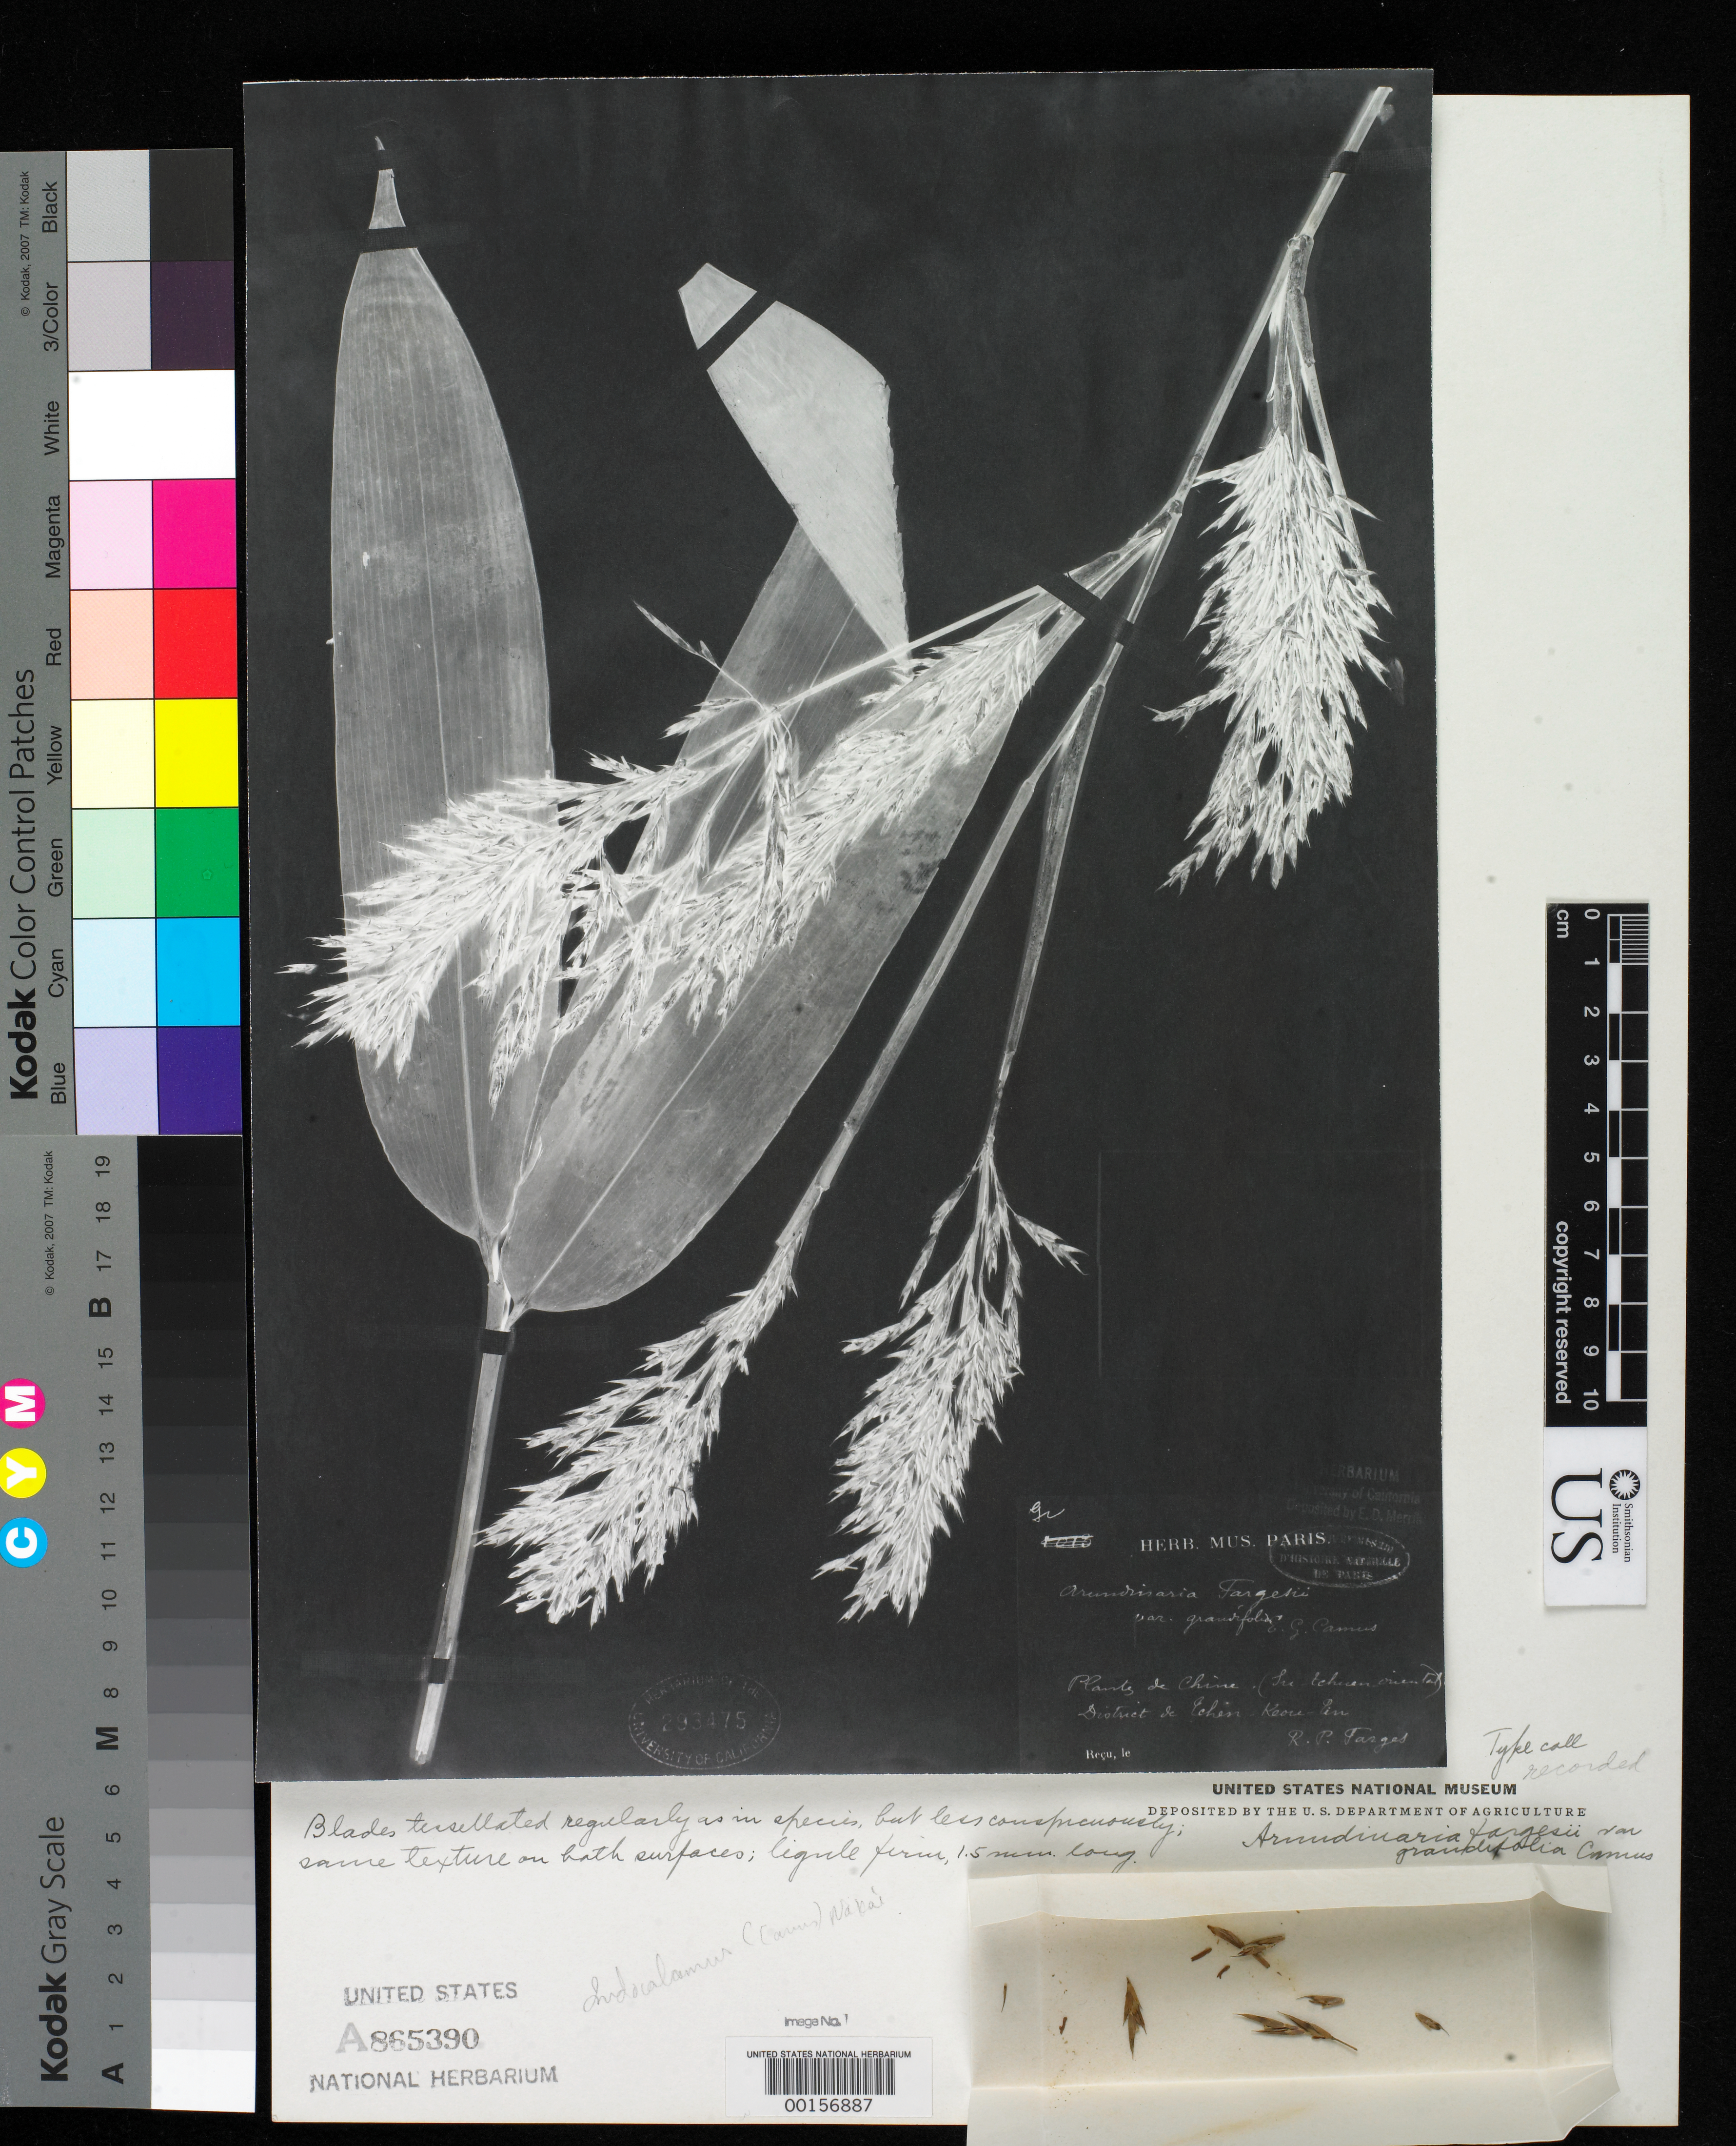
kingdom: Plantae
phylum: Tracheophyta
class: Liliopsida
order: Poales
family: Poaceae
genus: Arundinaria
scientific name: Arundinaria fargesii var. grandifolia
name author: E.G. Camus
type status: Type Fragment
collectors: P. G. Farges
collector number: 1013-a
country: China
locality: Tchen-keou-tin, Sut-chuen.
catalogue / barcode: US 865390A